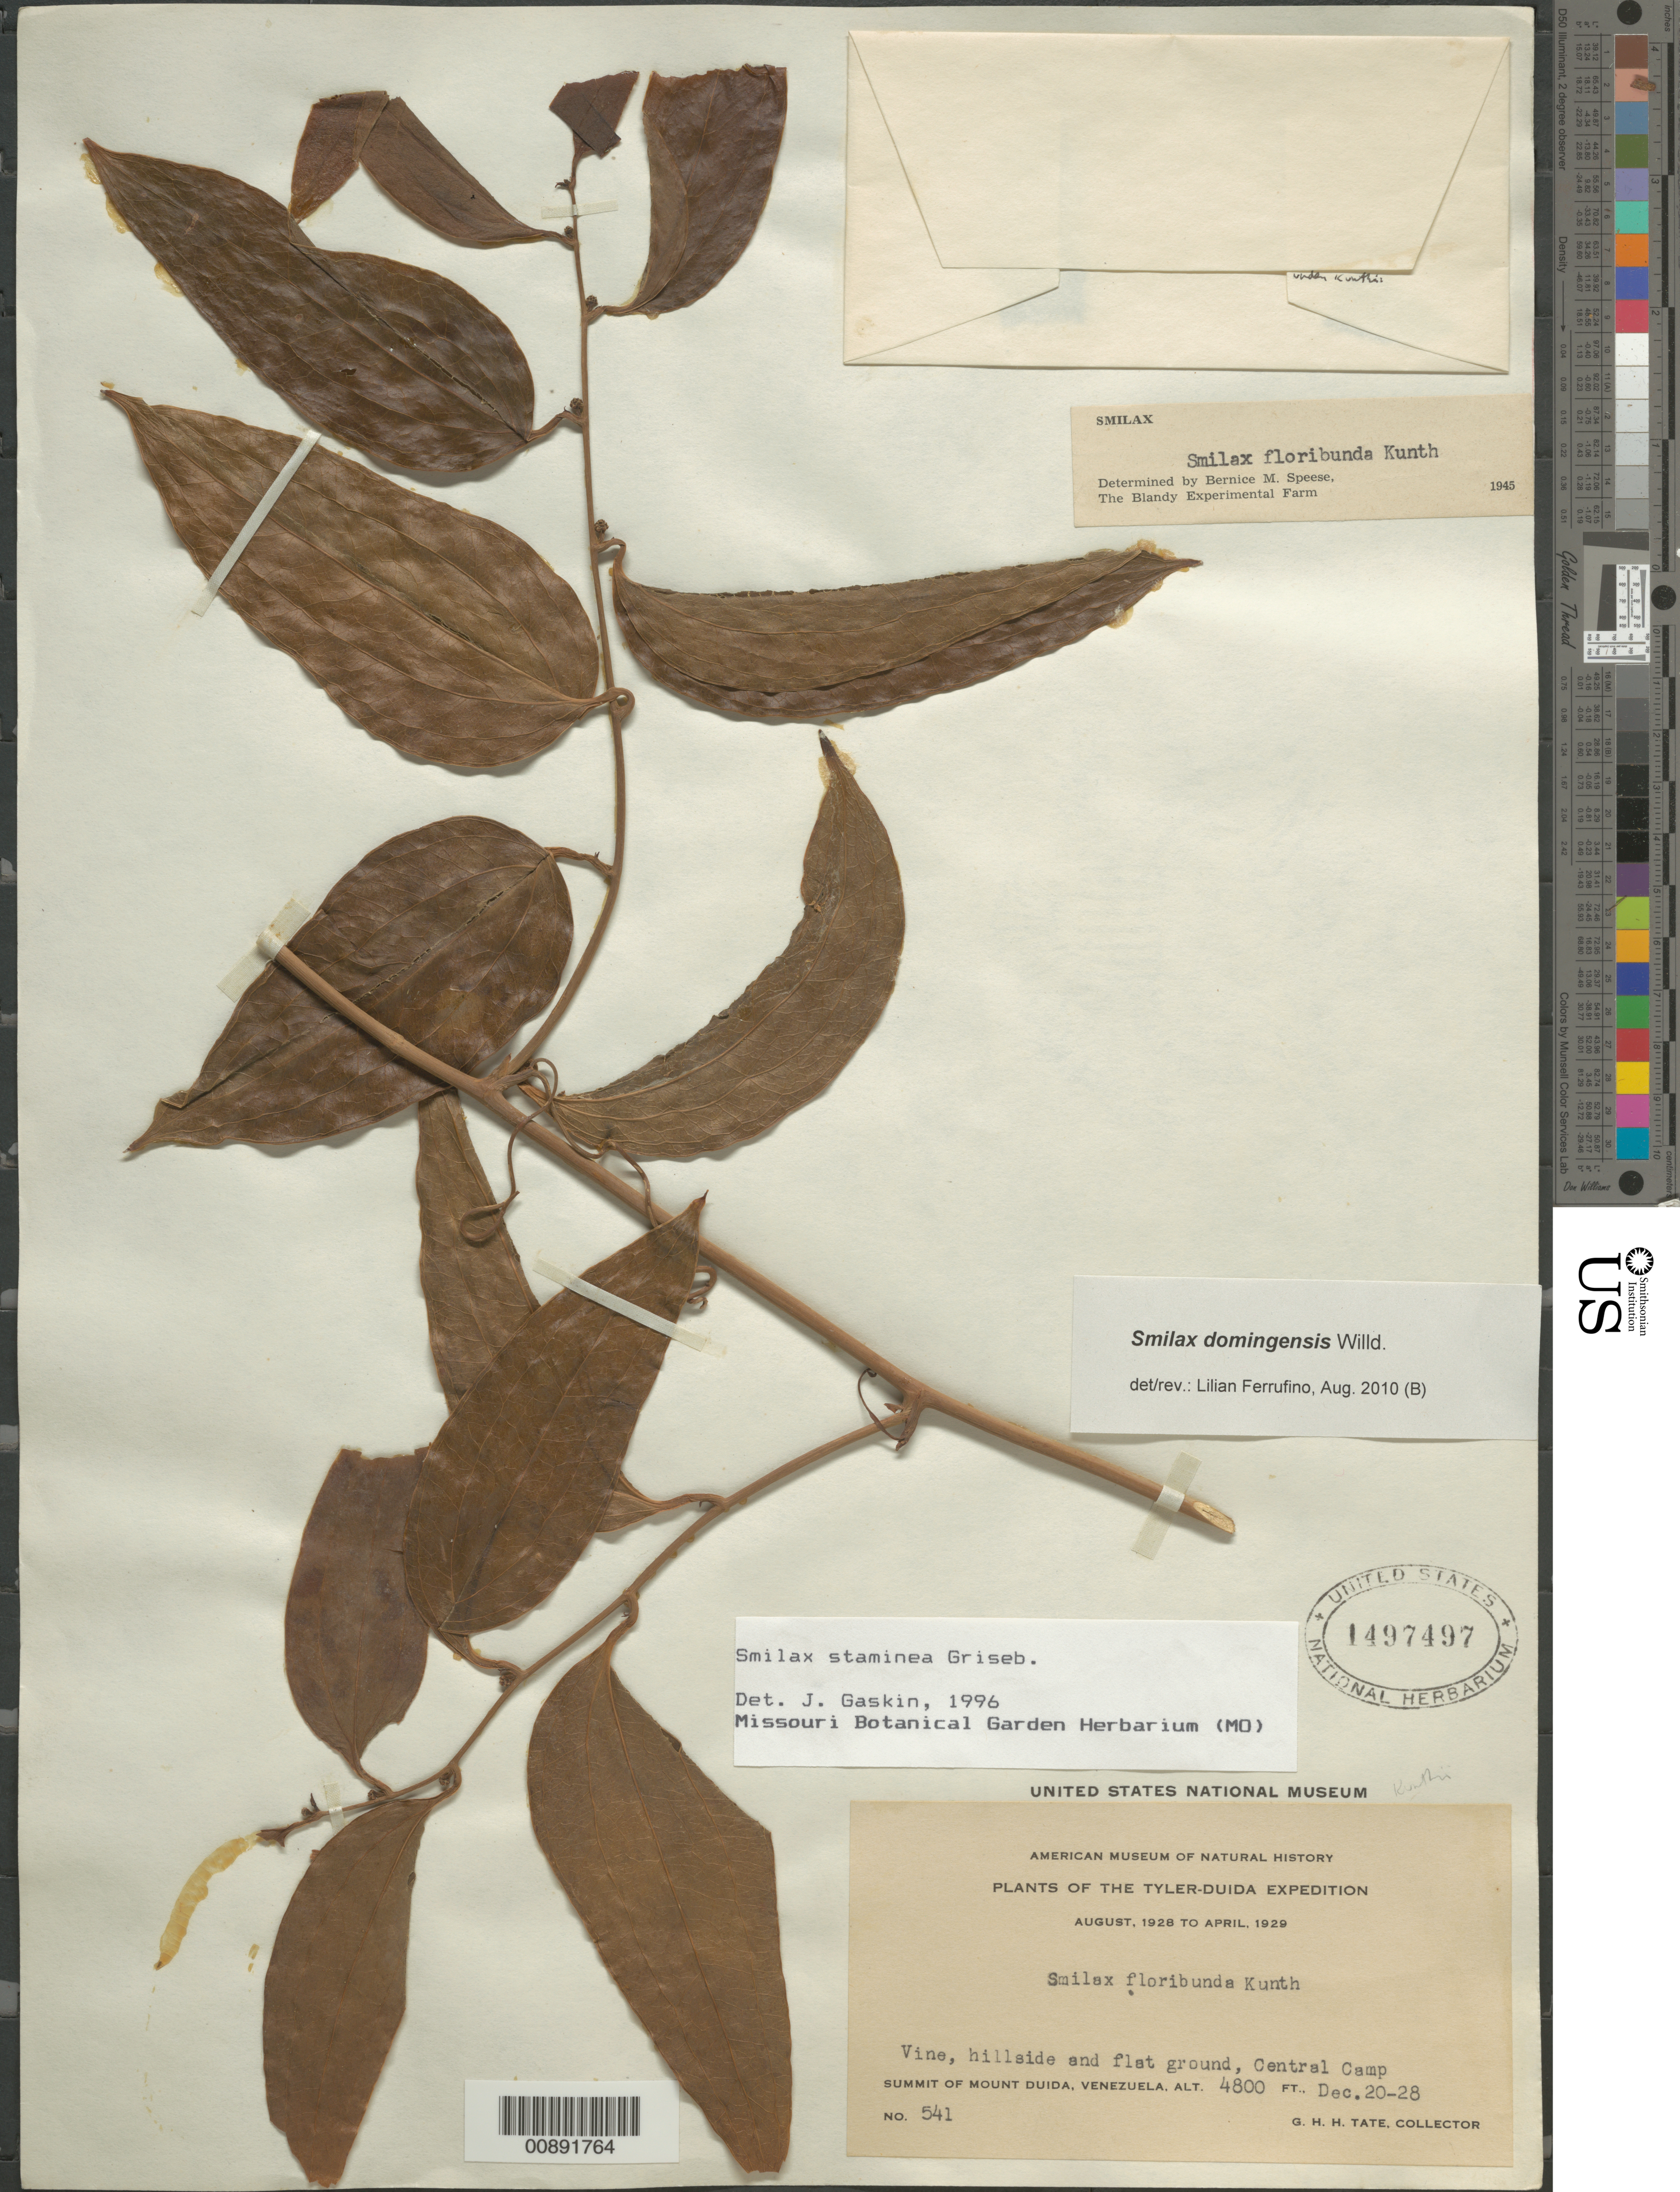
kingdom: Plantae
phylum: Tracheophyta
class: Liliopsida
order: Liliales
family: Smilacaceae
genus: Smilax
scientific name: Smilax domingensis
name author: Willd.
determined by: Ferrufino, L., (USJ), Herbario Universidad de Costa Rica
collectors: G. H. H.Tate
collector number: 541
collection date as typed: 20-Dec-28 to 28-Dec-28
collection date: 1928-12-20/1928-12-28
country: Venezuela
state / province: Amazonas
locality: Mount Duida, summit. Central Camp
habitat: Hillside and flat ground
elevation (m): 1463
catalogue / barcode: US 1497497